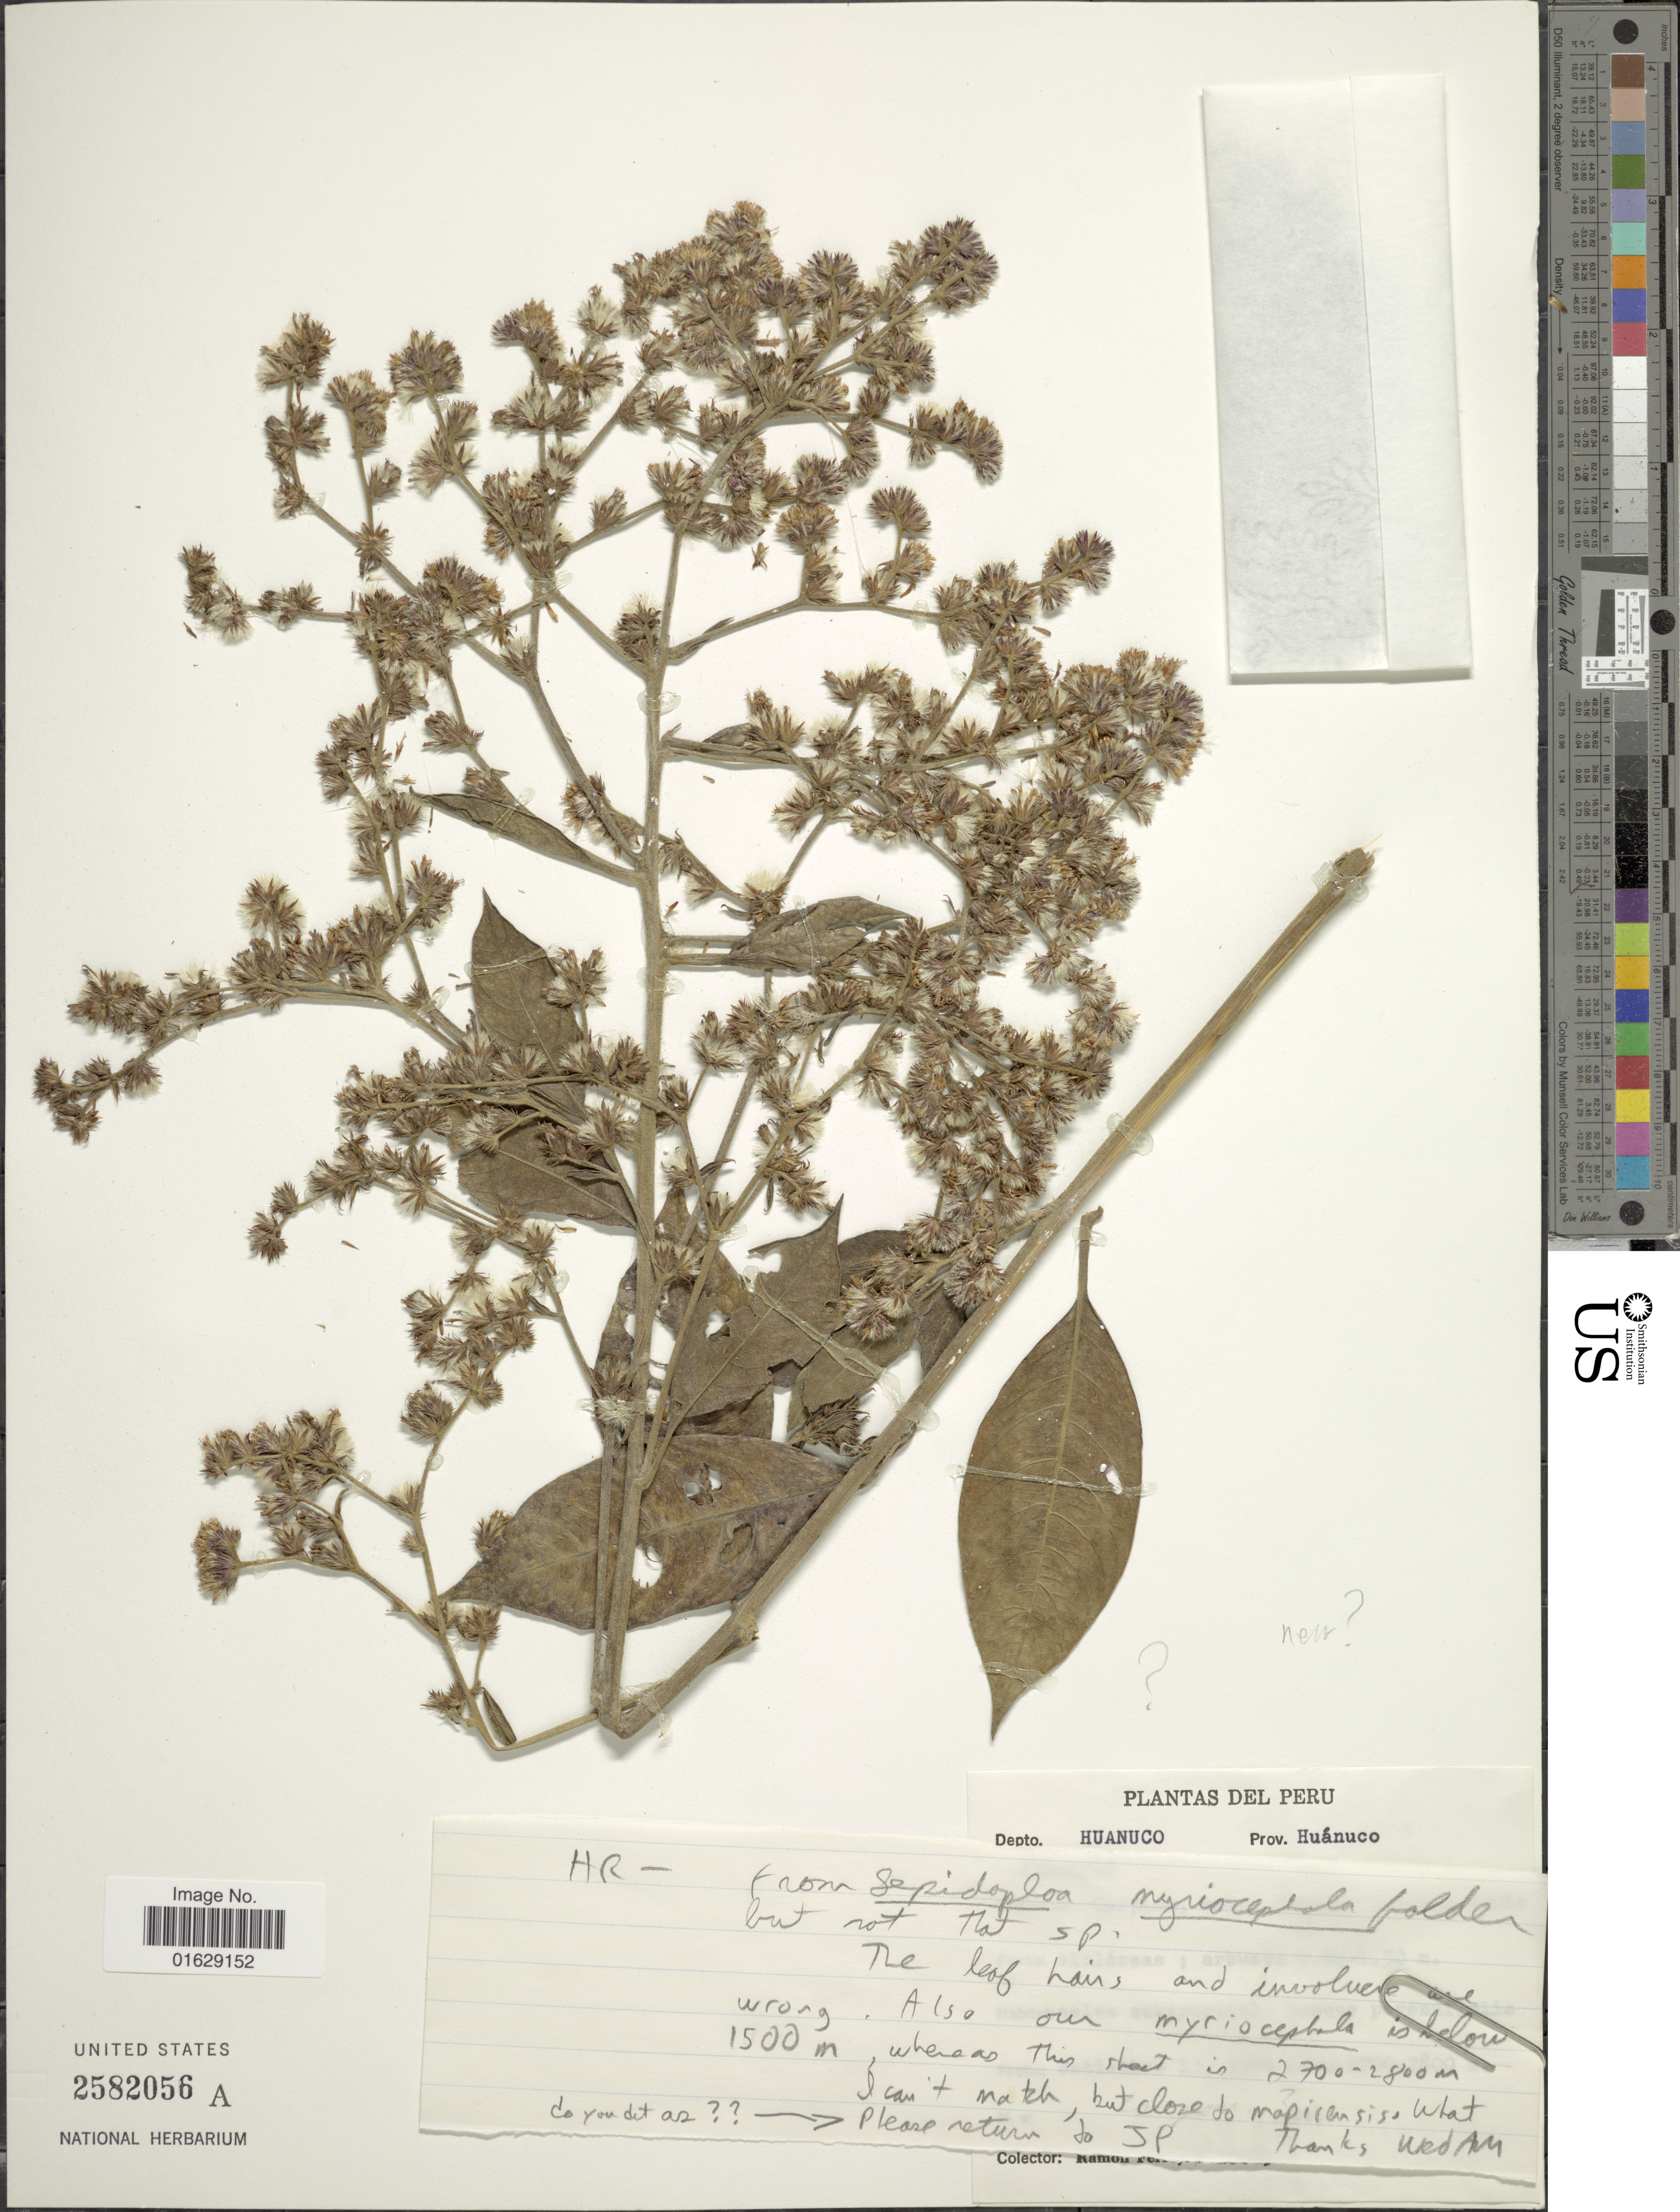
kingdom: Plantae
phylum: Tracheophyta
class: Magnoliopsida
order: Asterales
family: Asteraceae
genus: Lepidaploa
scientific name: Lepidaploa myriocephala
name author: (DC.) H. Rob.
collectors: R. A. Ferreyra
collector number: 10025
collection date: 1954-09-13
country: Peru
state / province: Huánuco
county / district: Huánuco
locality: Carpish, entre Huanuca y Tingo Maria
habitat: Selva subtropical, bosque perennifolio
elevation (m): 2700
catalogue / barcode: US 2582056A